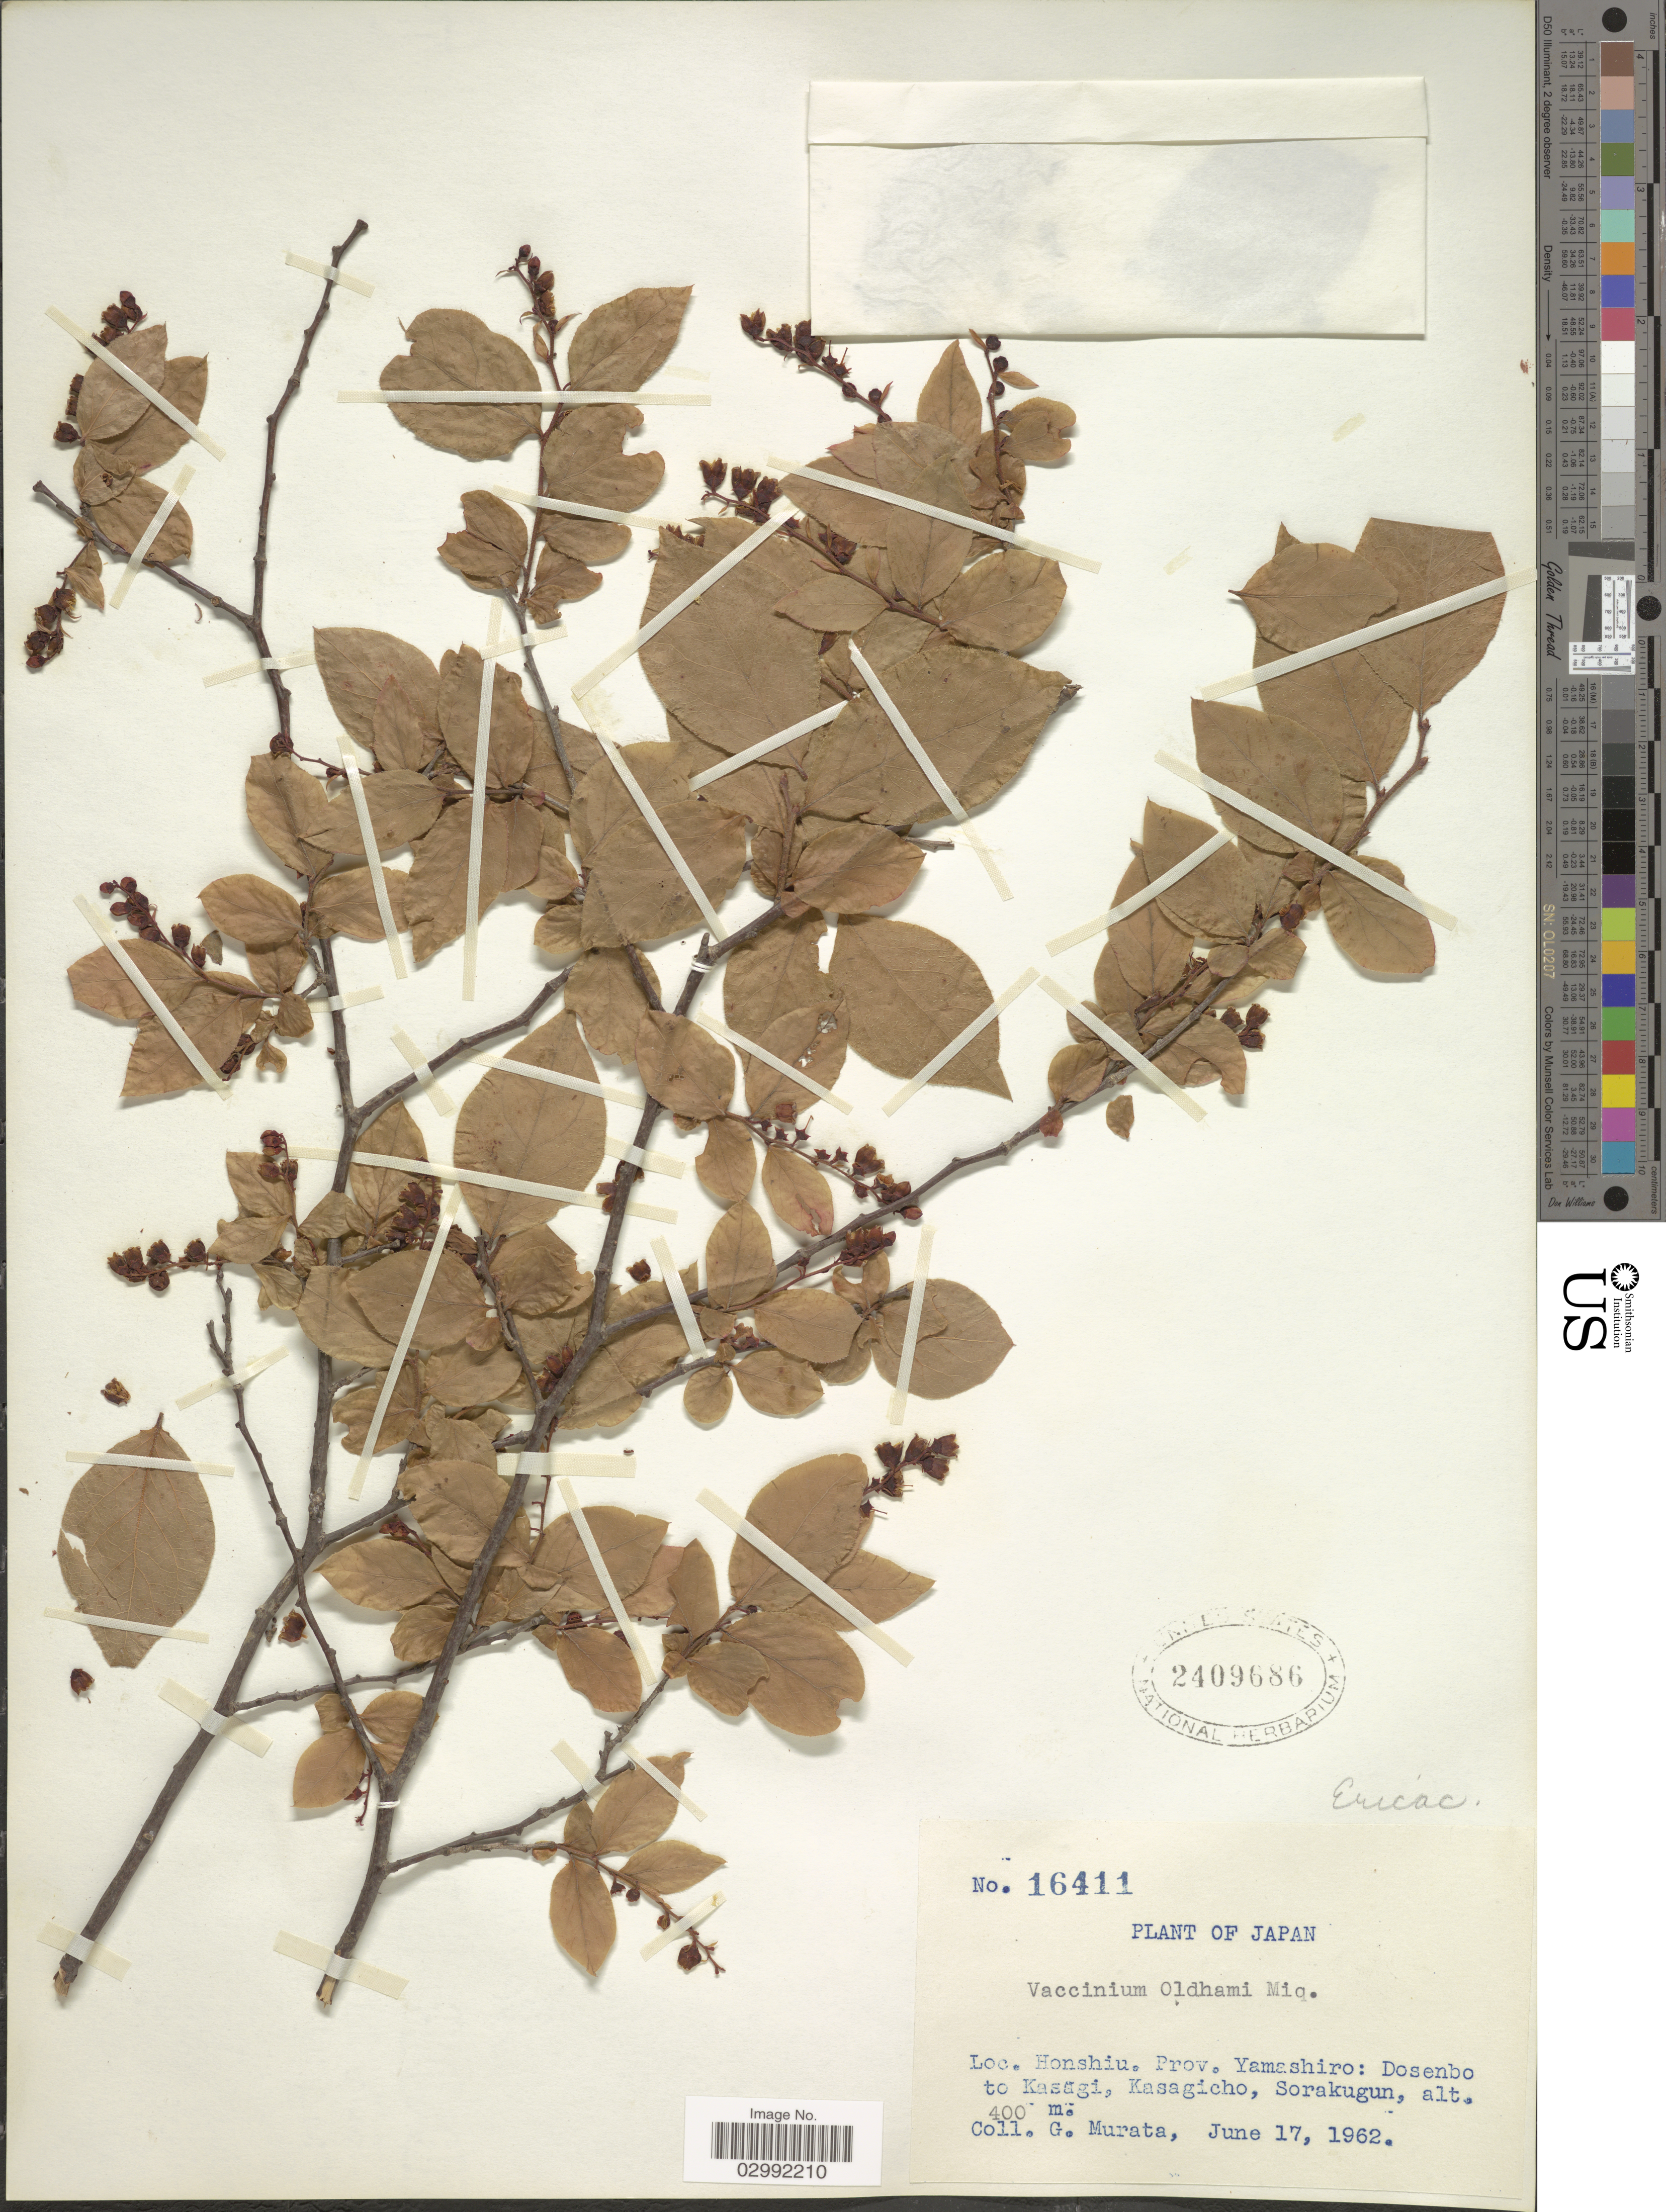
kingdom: Plantae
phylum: Tracheophyta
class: Magnoliopsida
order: Ericales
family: Ericaceae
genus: Vaccinium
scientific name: Vaccinium oldhamii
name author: Miq.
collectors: G. Murata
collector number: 16411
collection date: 1962-06-17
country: Japan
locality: Honshiu. Prov. Yamashiro: Dosenbo to Kasagi, Kasagicho, Sorakugun.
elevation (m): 400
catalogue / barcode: US 2409686